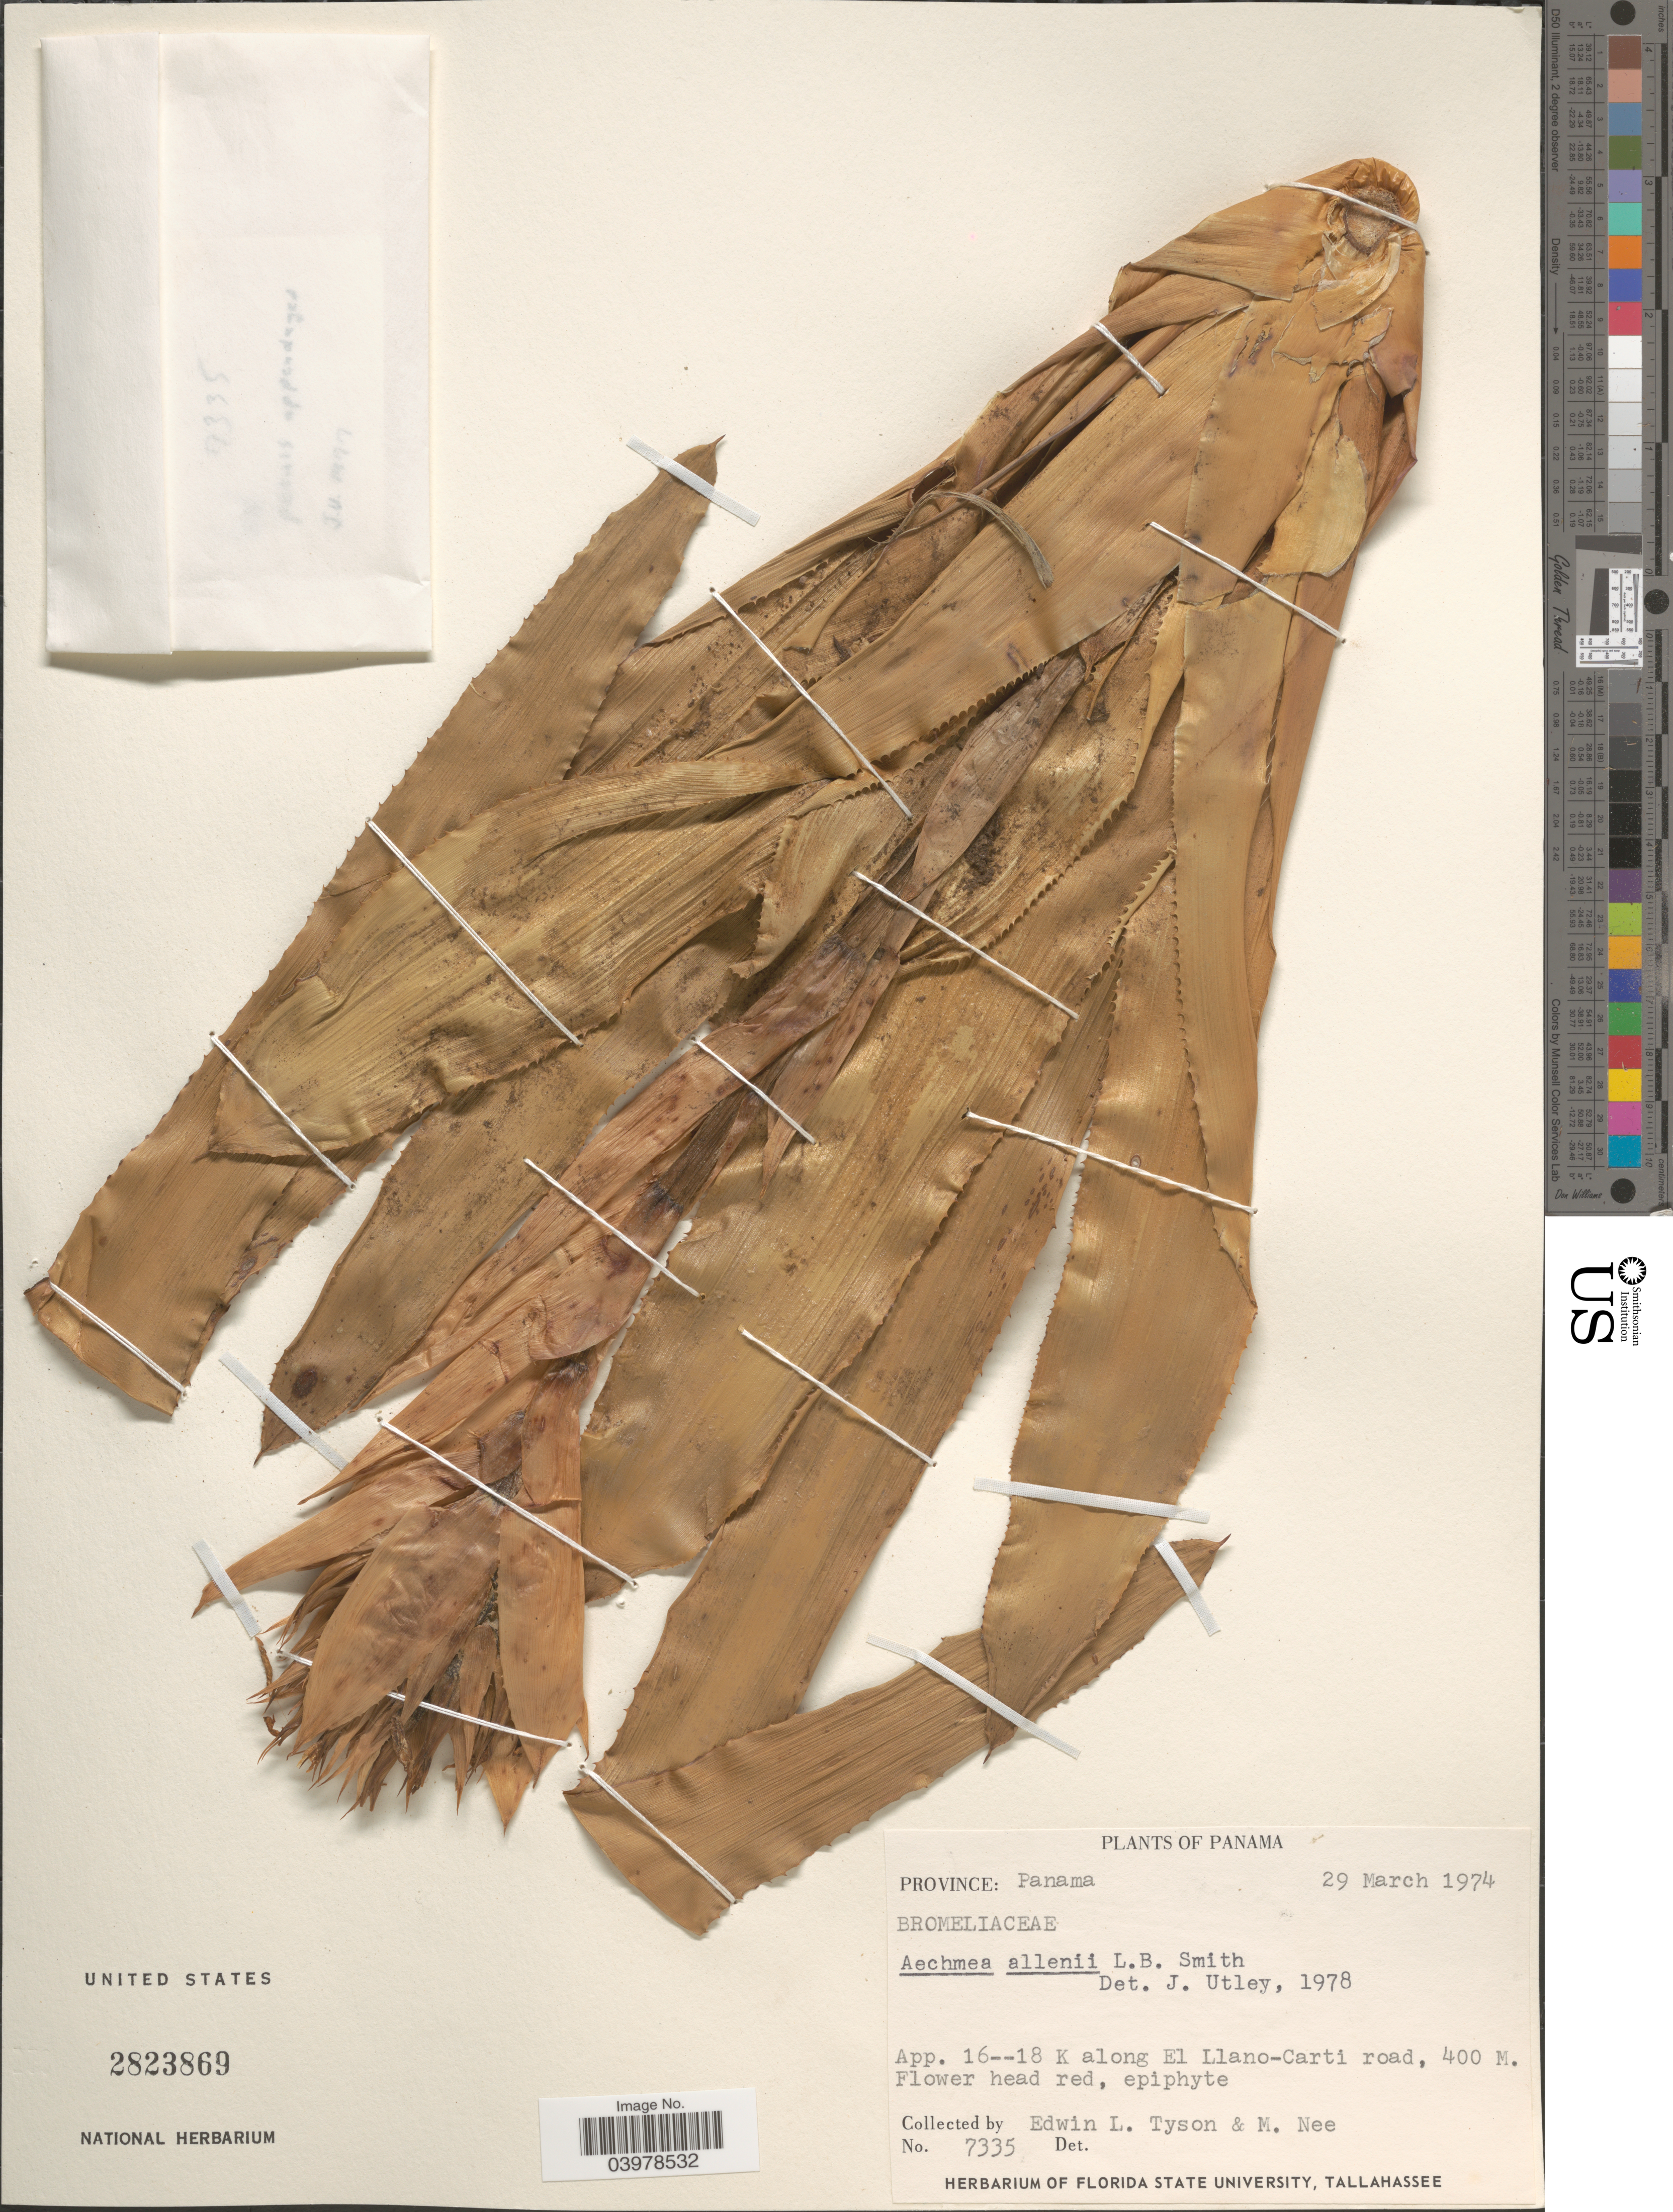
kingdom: Plantae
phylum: Tracheophyta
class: Liliopsida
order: Poales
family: Bromeliaceae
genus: Aechmea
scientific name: Aechmea allenii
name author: L.B. Sm. in Woodson & Schery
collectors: E. L. Tyson & M. Nee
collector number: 7335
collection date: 1974-03-29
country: Panama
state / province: Panamá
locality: App. 16--18 K along El Llano-Carti road.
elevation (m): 400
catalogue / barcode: US 2823869